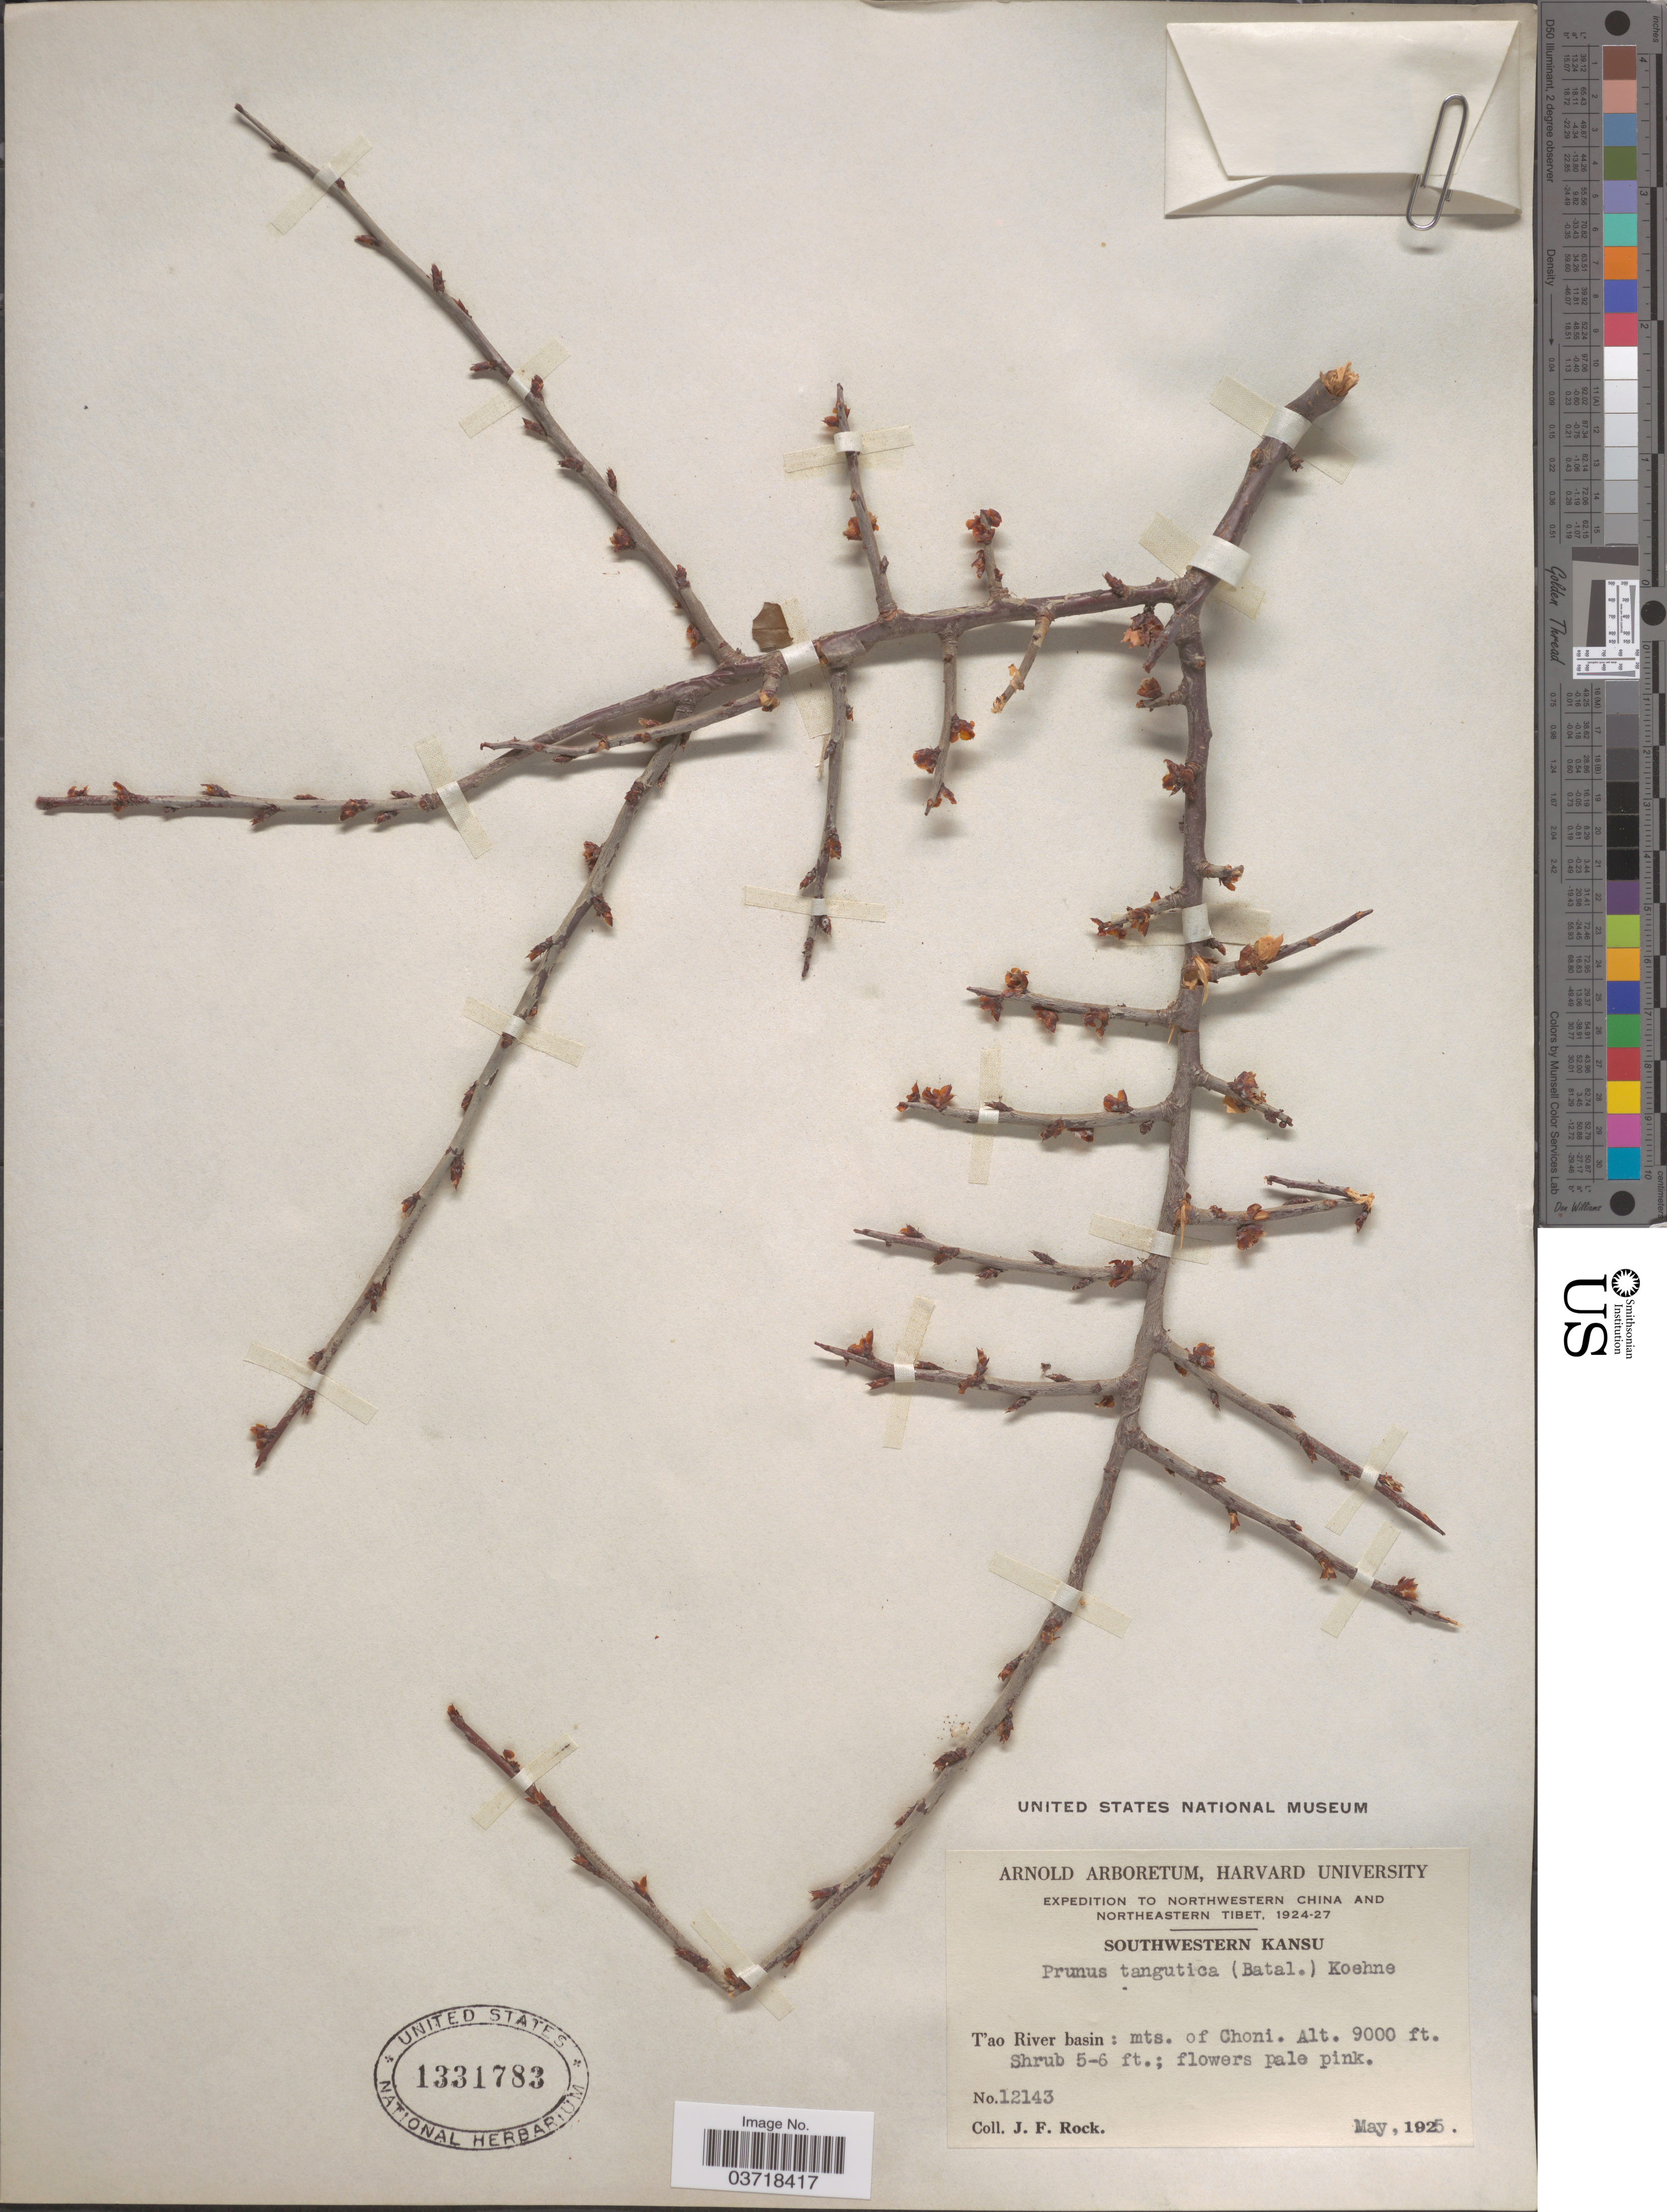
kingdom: Plantae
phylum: Tracheophyta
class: Magnoliopsida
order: Rosales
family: Rosaceae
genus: Prunus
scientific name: Prunus tangutica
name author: Koehne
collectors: J. Rock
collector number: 12143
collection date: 1925-05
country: China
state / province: Gansu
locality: Northwestern China. Southwestern Kansu. T'ao River basin: mts. of Choni.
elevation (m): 2743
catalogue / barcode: US 1331783